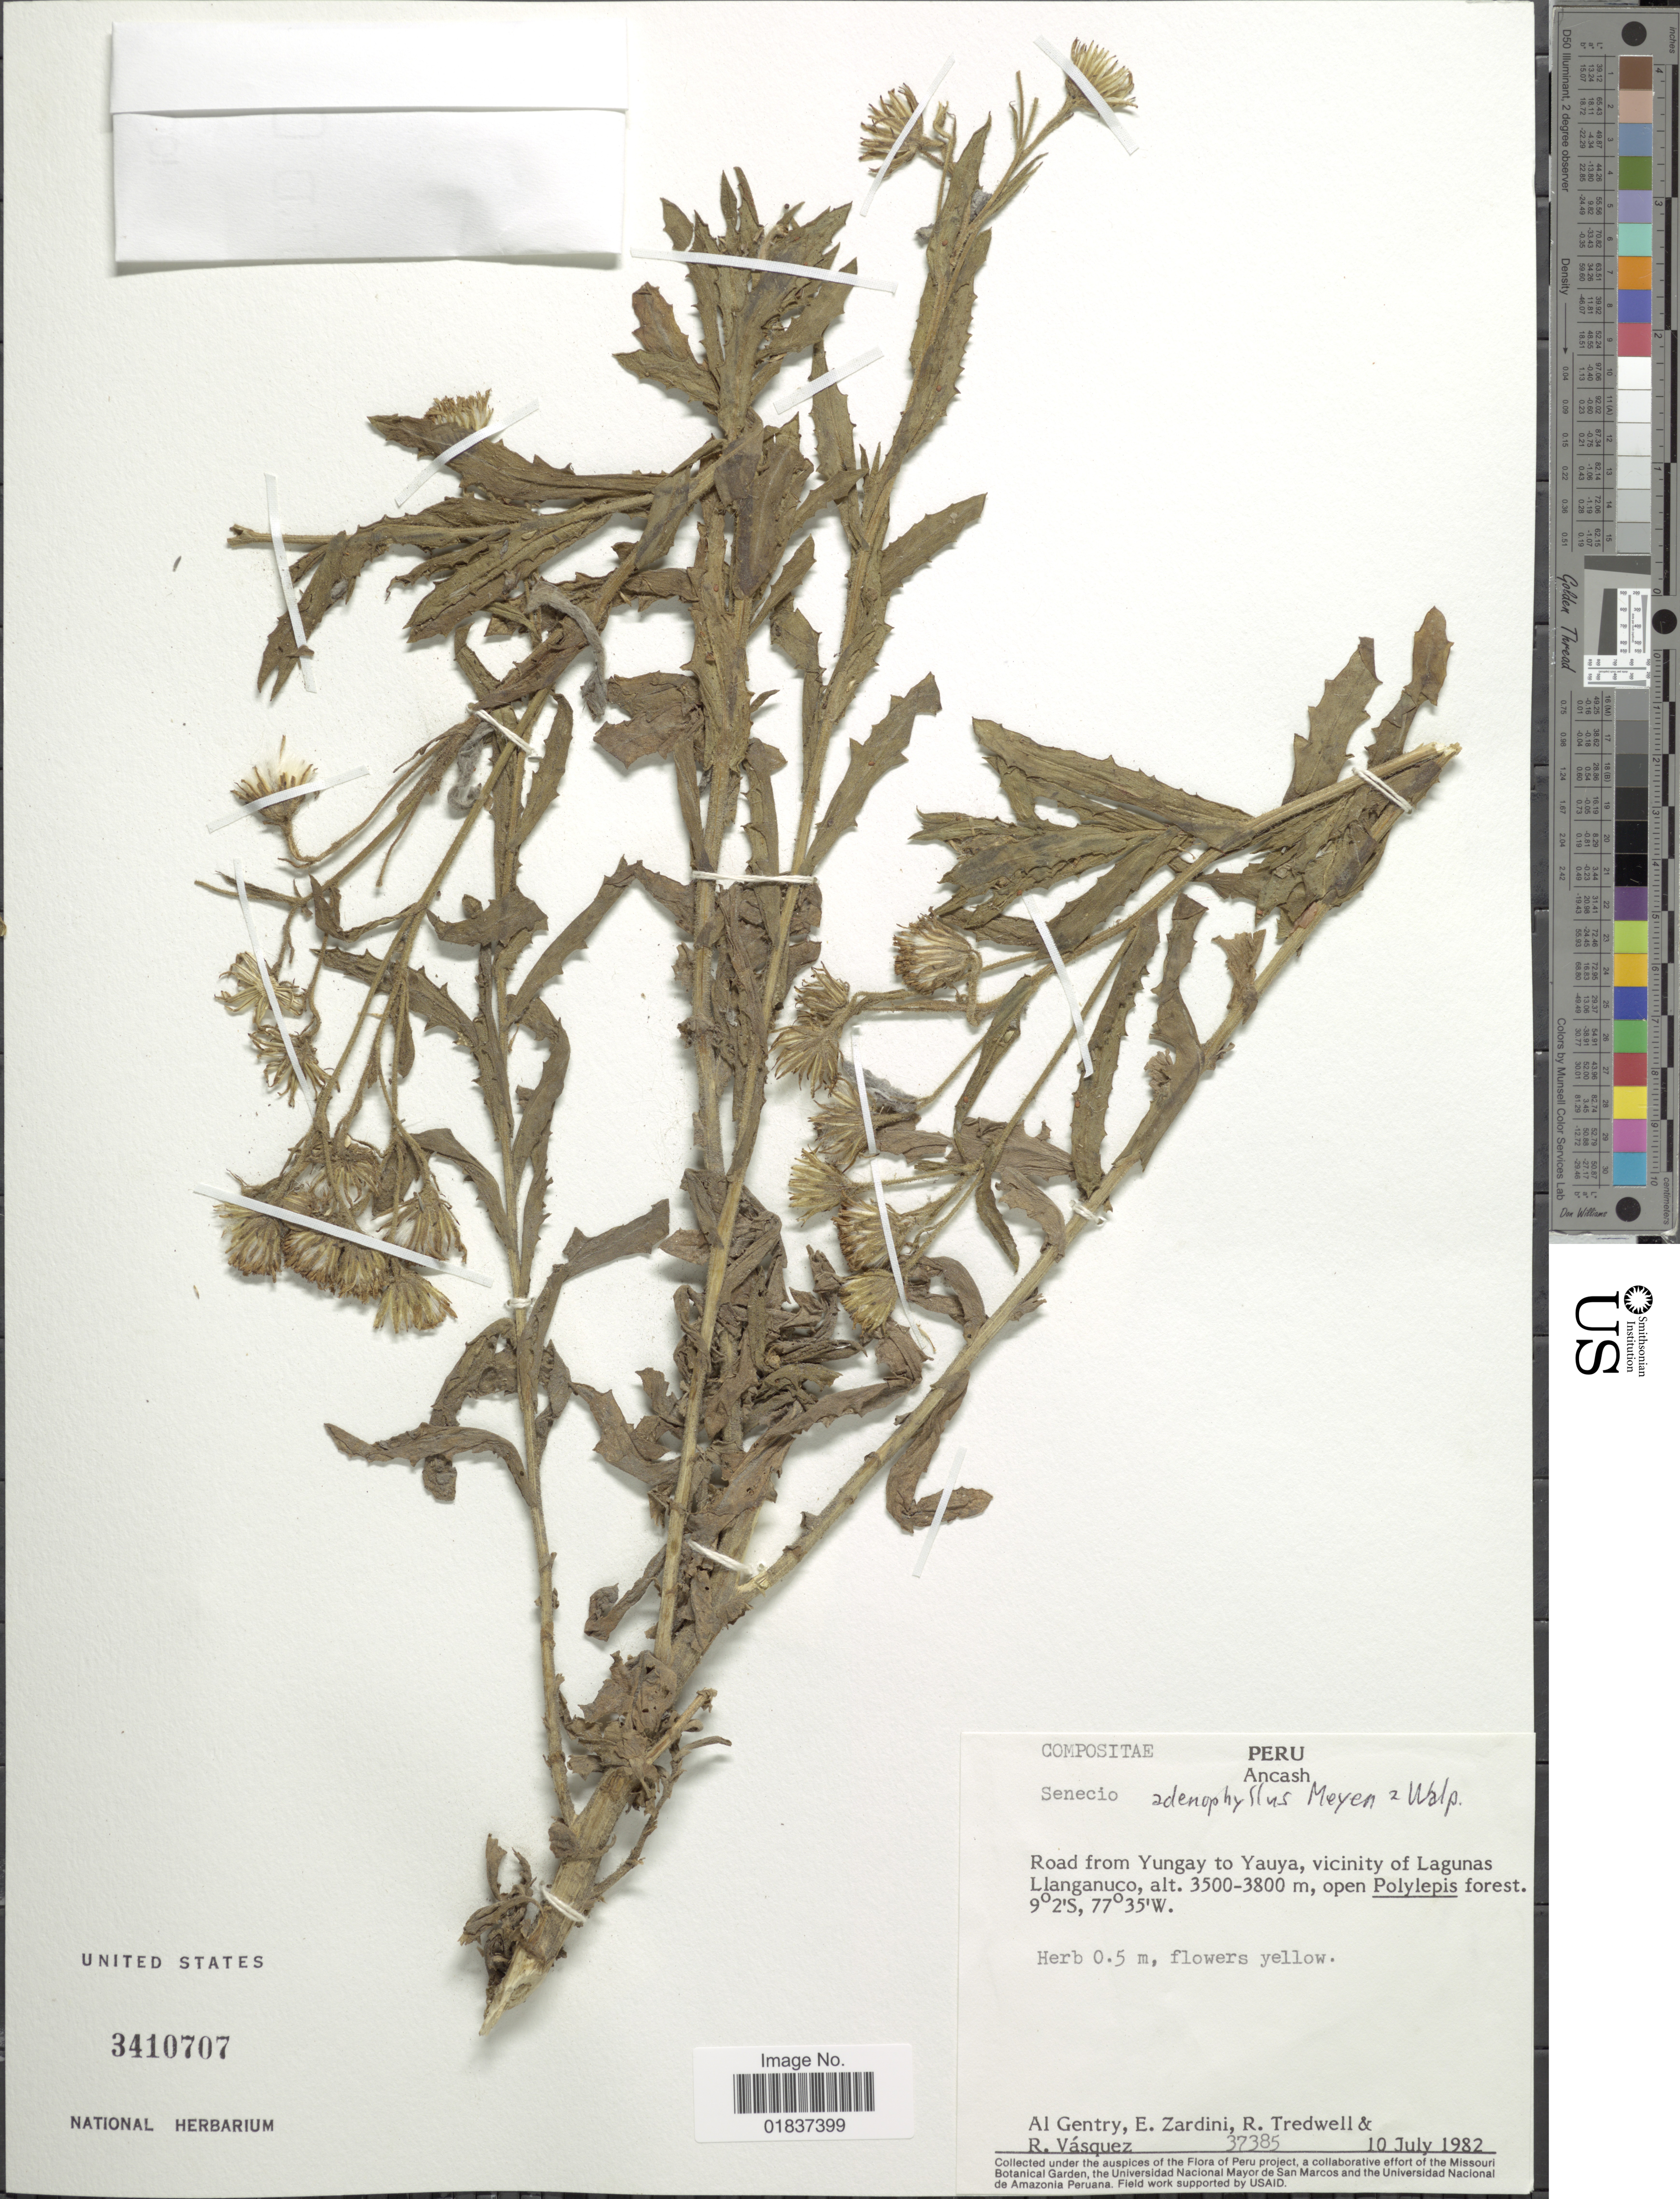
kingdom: Plantae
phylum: Tracheophyta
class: Magnoliopsida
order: Asterales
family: Asteraceae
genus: Senecio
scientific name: Senecio adenophyllus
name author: Meyen & Walp.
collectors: A. H. Gentry, E. M. Zardini, R. Tredwell & R. Vásquez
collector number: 37385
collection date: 1982-07-10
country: Peru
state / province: Ancash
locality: Ancash. Road from Yungay to Yauya, vicinity of Lagunas Llanganuco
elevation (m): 3500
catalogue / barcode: US 3410707